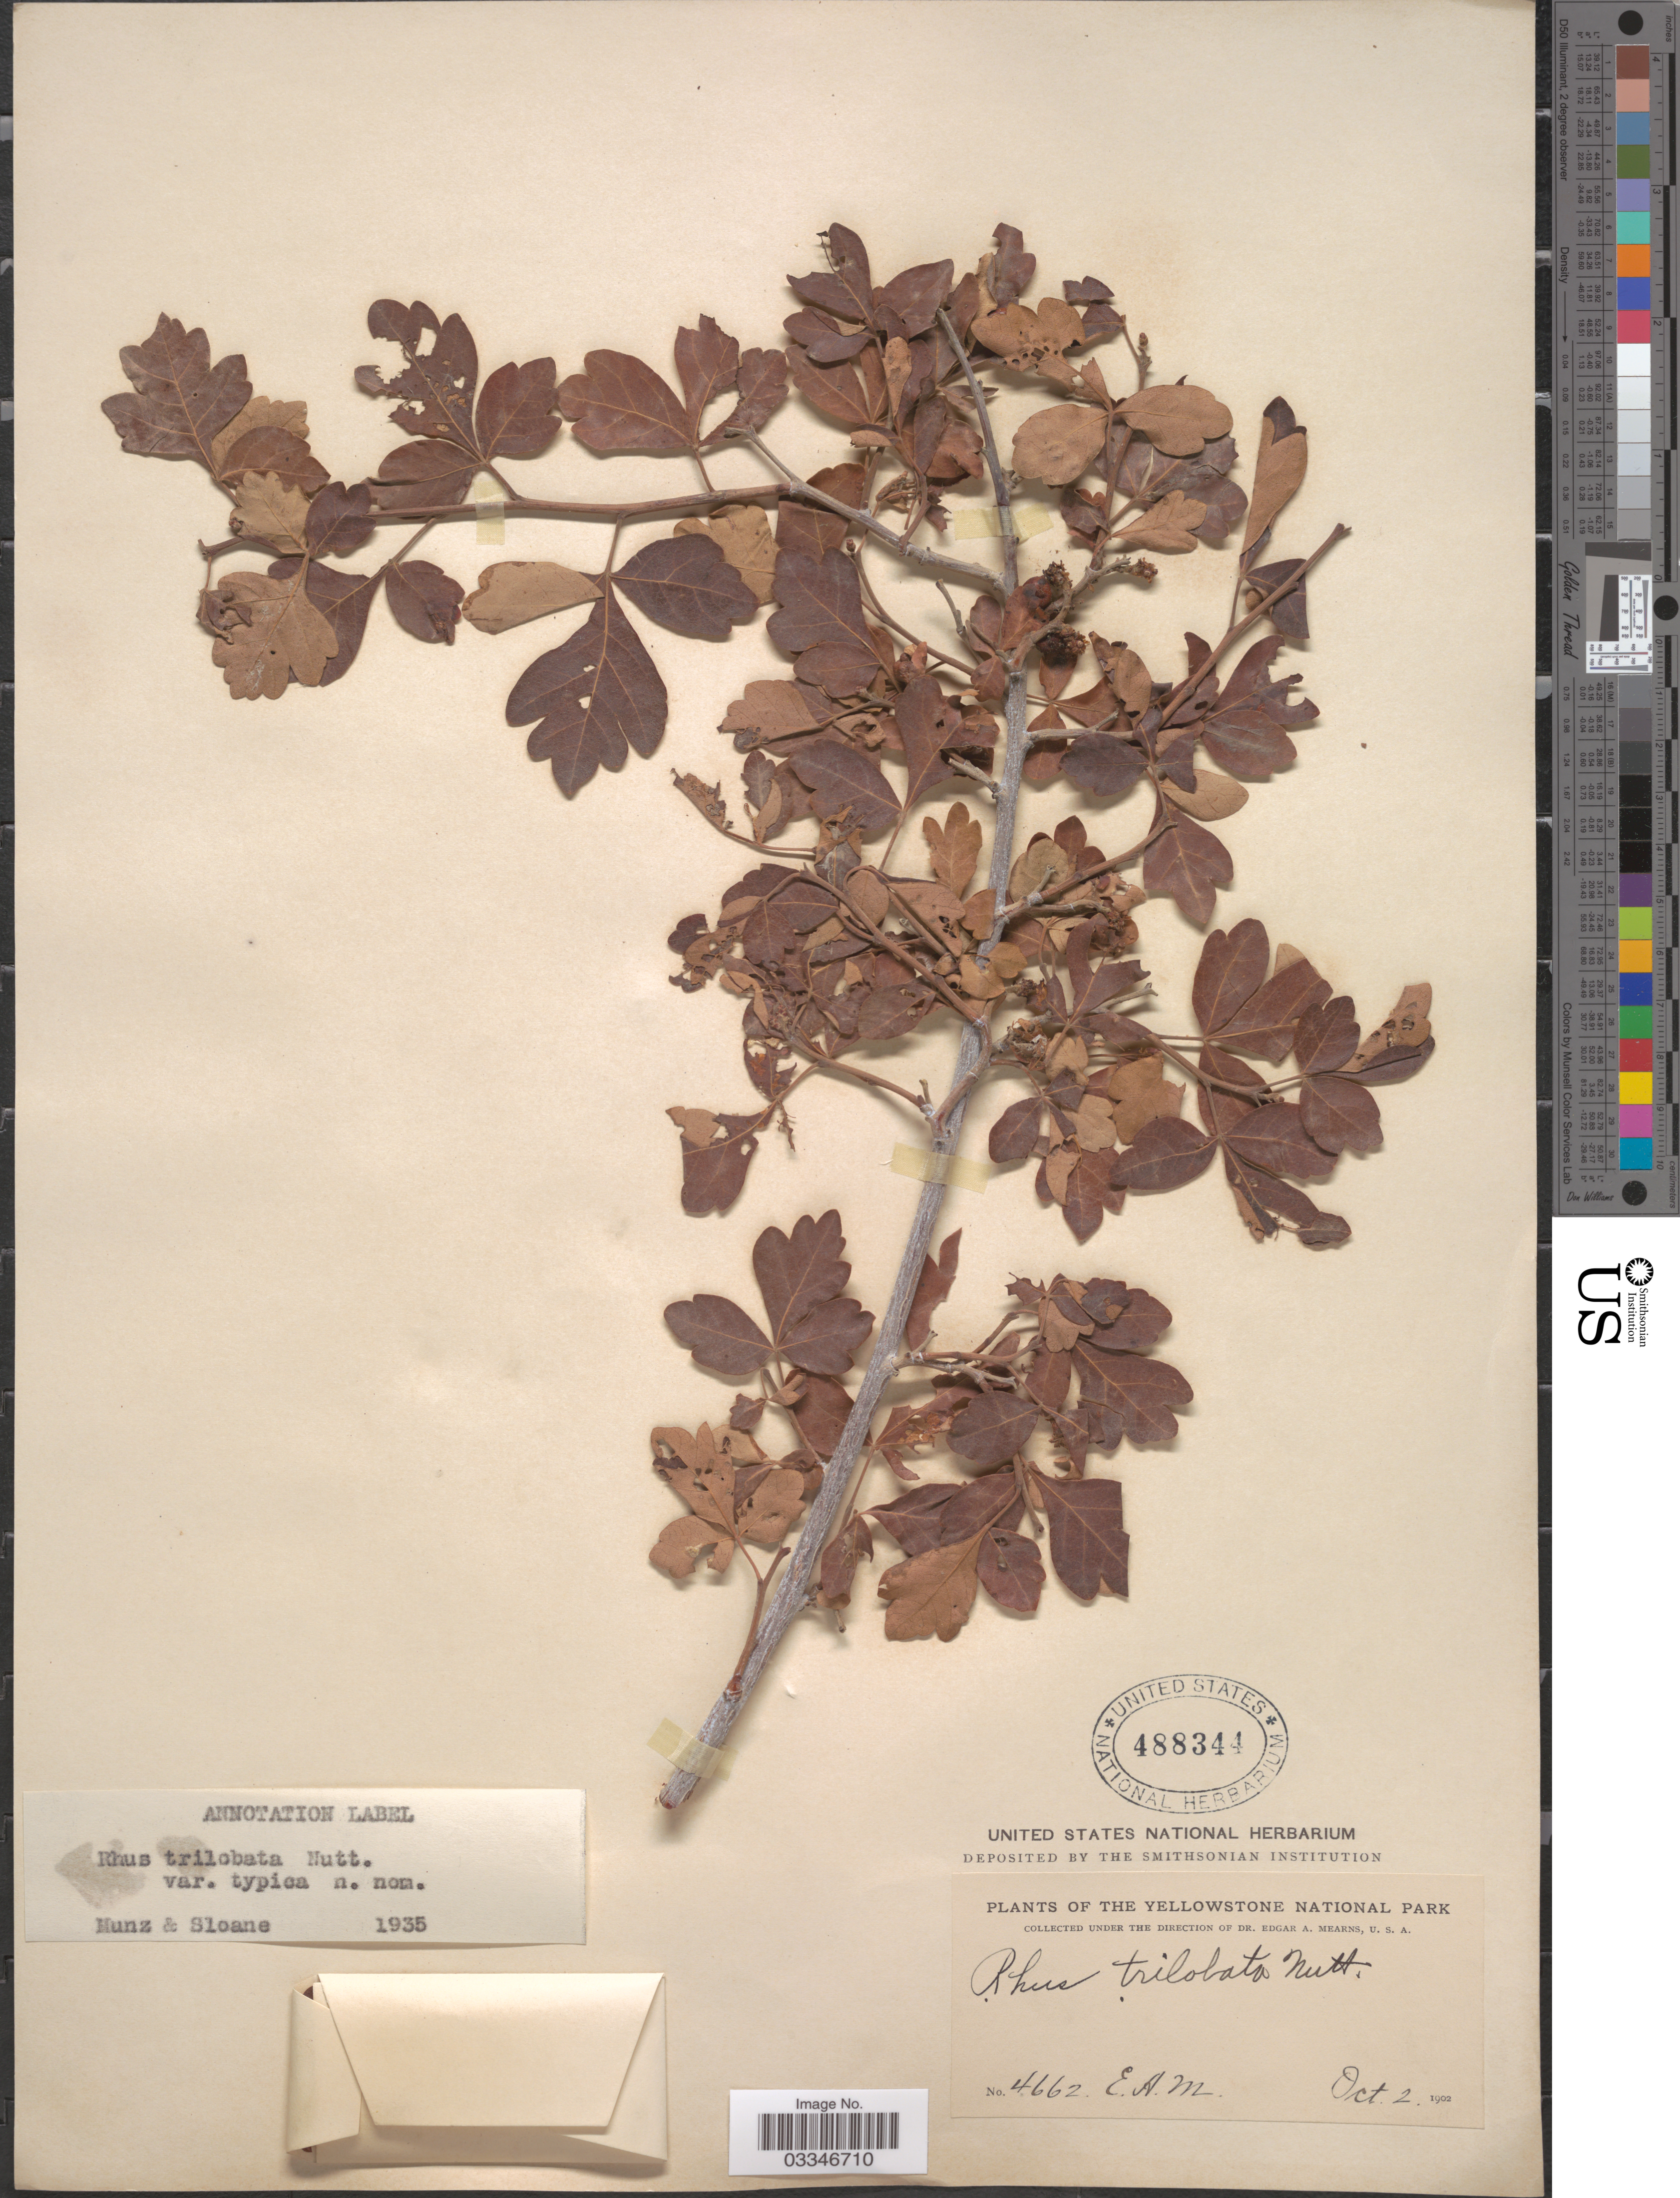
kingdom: Plantae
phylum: Tracheophyta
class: Magnoliopsida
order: Sapindales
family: Anacardiaceae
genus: Rhus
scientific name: Rhus trilobata var. typica Munz & Sloane ined.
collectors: E. A. Mearns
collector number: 4662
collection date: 1902-10-02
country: United States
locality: The Yellowstone National Park.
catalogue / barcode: US 488344